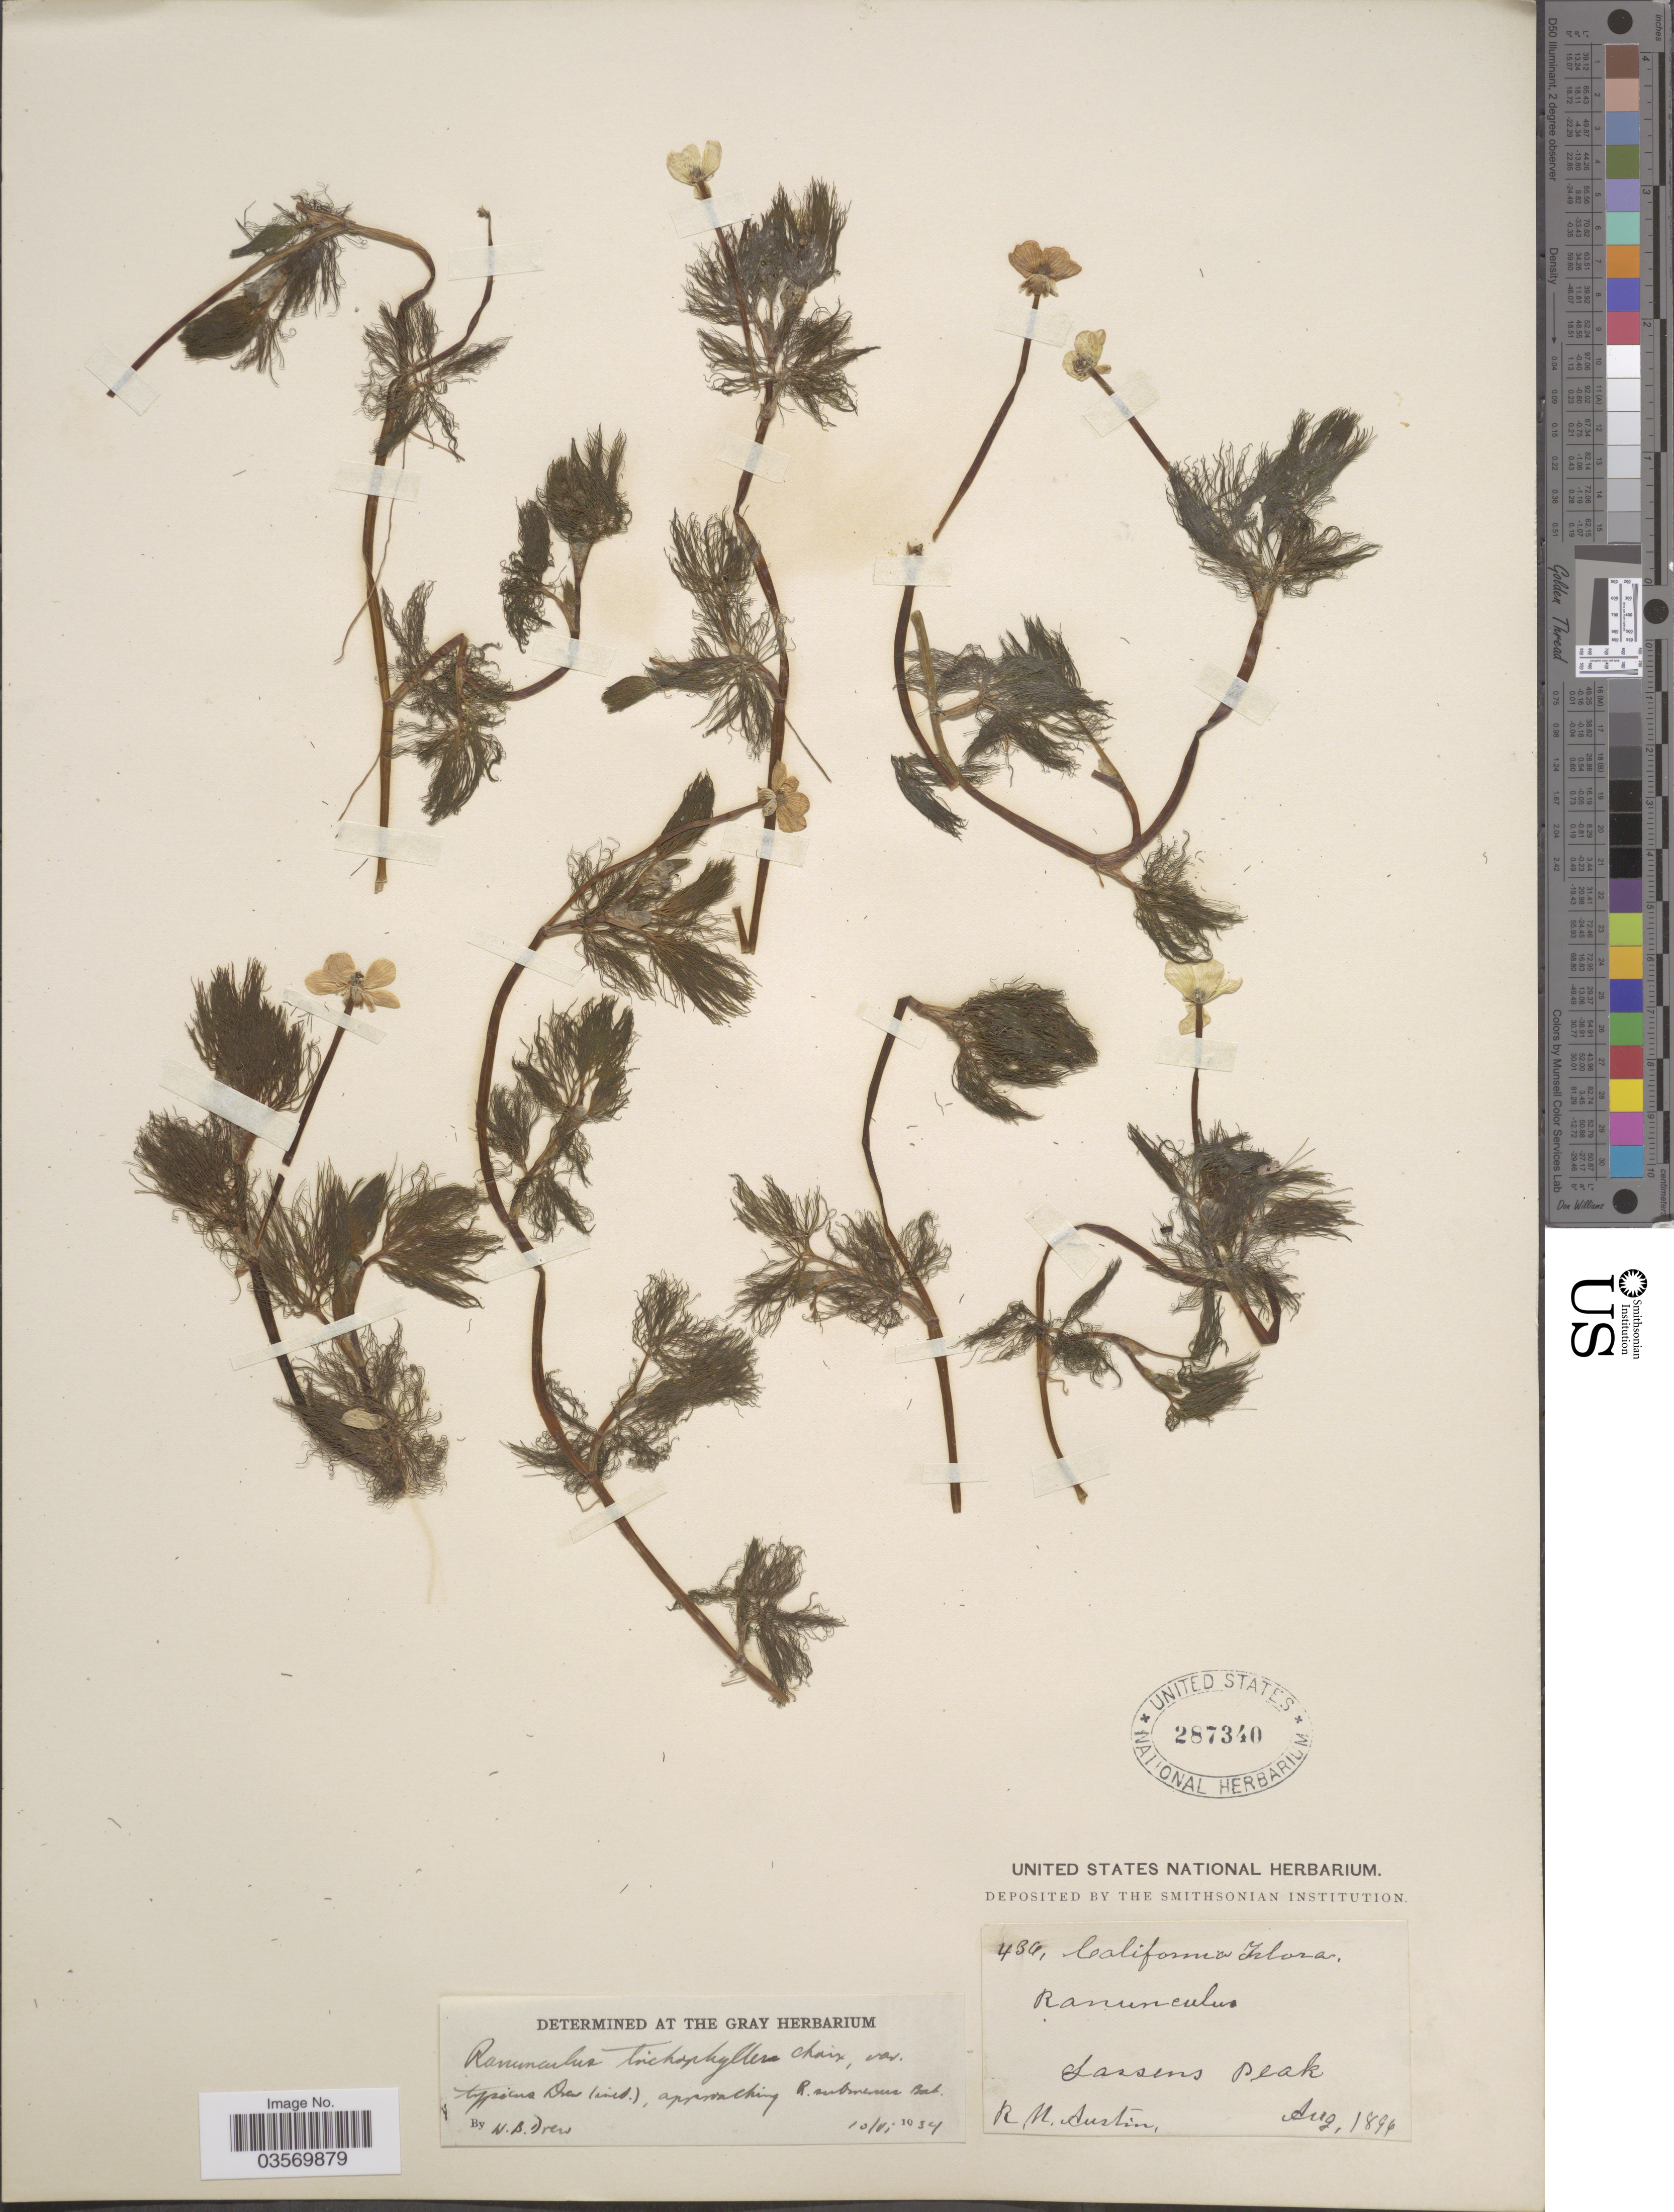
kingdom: Plantae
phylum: Tracheophyta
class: Magnoliopsida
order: Ranunculales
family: Ranunculaceae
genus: Ranunculus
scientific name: Ranunculus trichophyllus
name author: Chaix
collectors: R. Austin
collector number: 436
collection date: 1896-08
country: United States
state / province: California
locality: Lassens Peak.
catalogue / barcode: US 287340